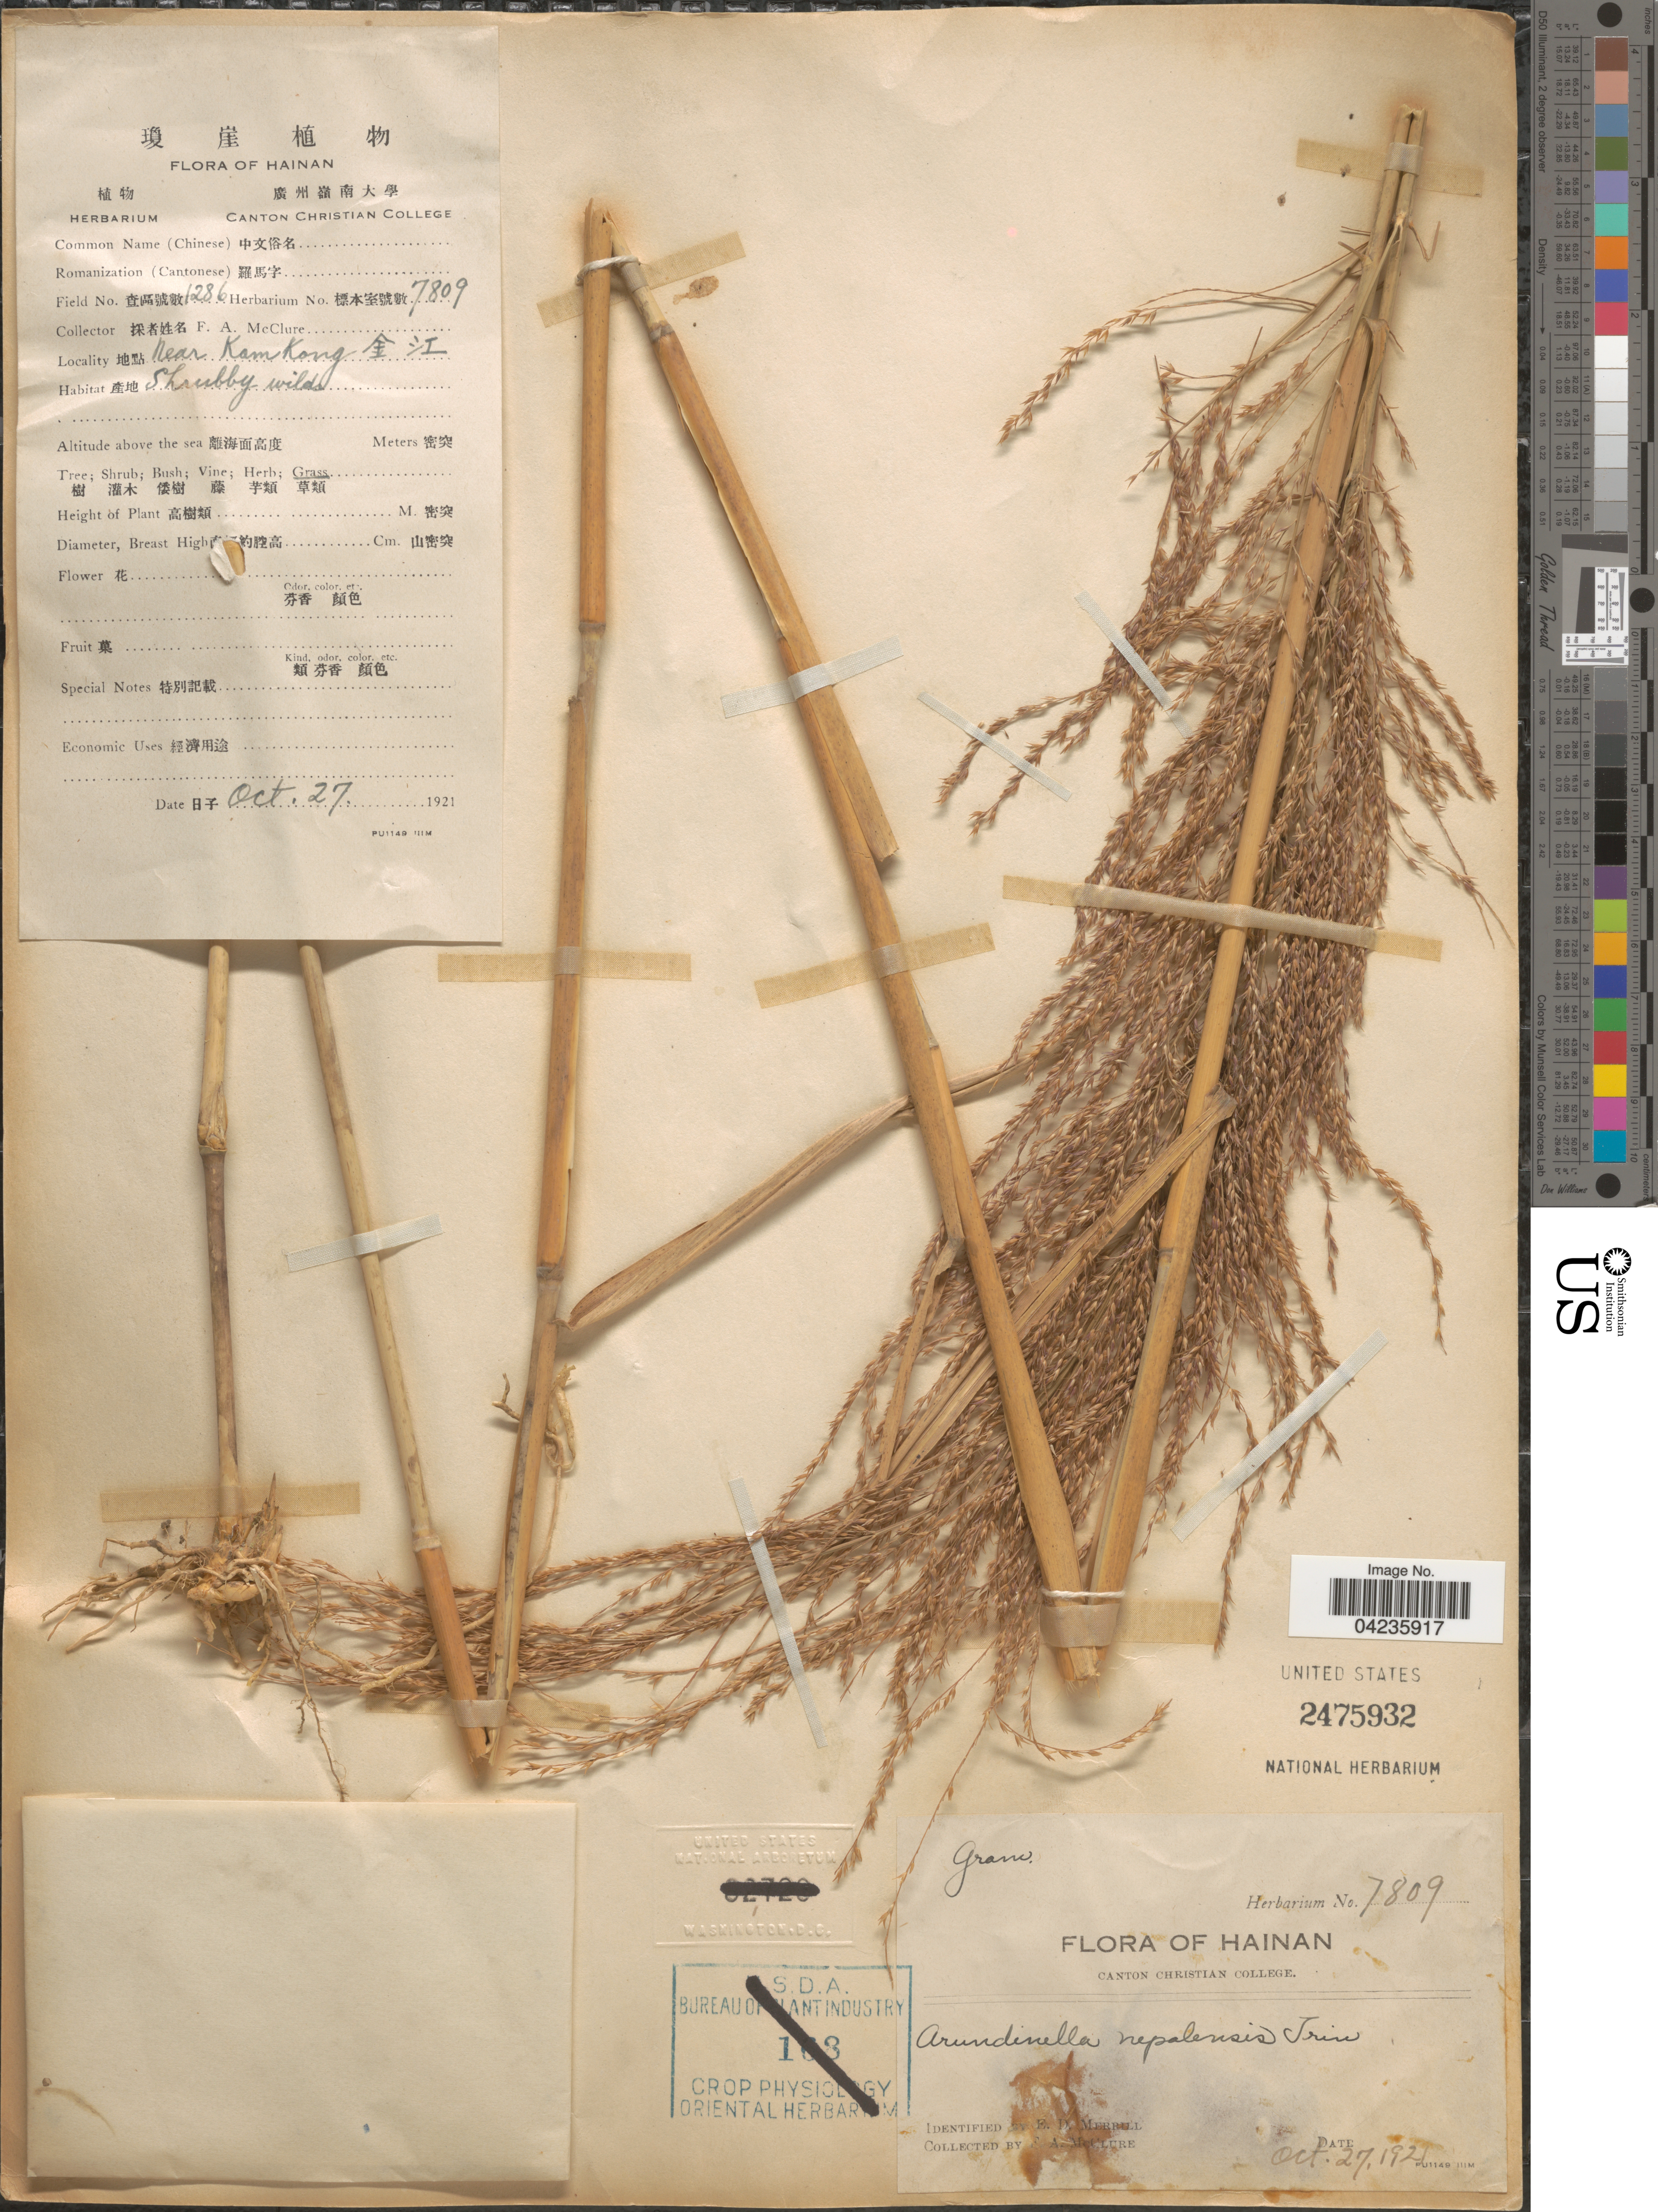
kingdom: Plantae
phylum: Tracheophyta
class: Liliopsida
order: Poales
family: Poaceae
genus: Arundinella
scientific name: Arundinella nepalensis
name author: Trin.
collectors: F. A. McClure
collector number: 7809/1286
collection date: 1921-10-27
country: China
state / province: Hainan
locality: Near Kam Kong X.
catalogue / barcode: US 2475932